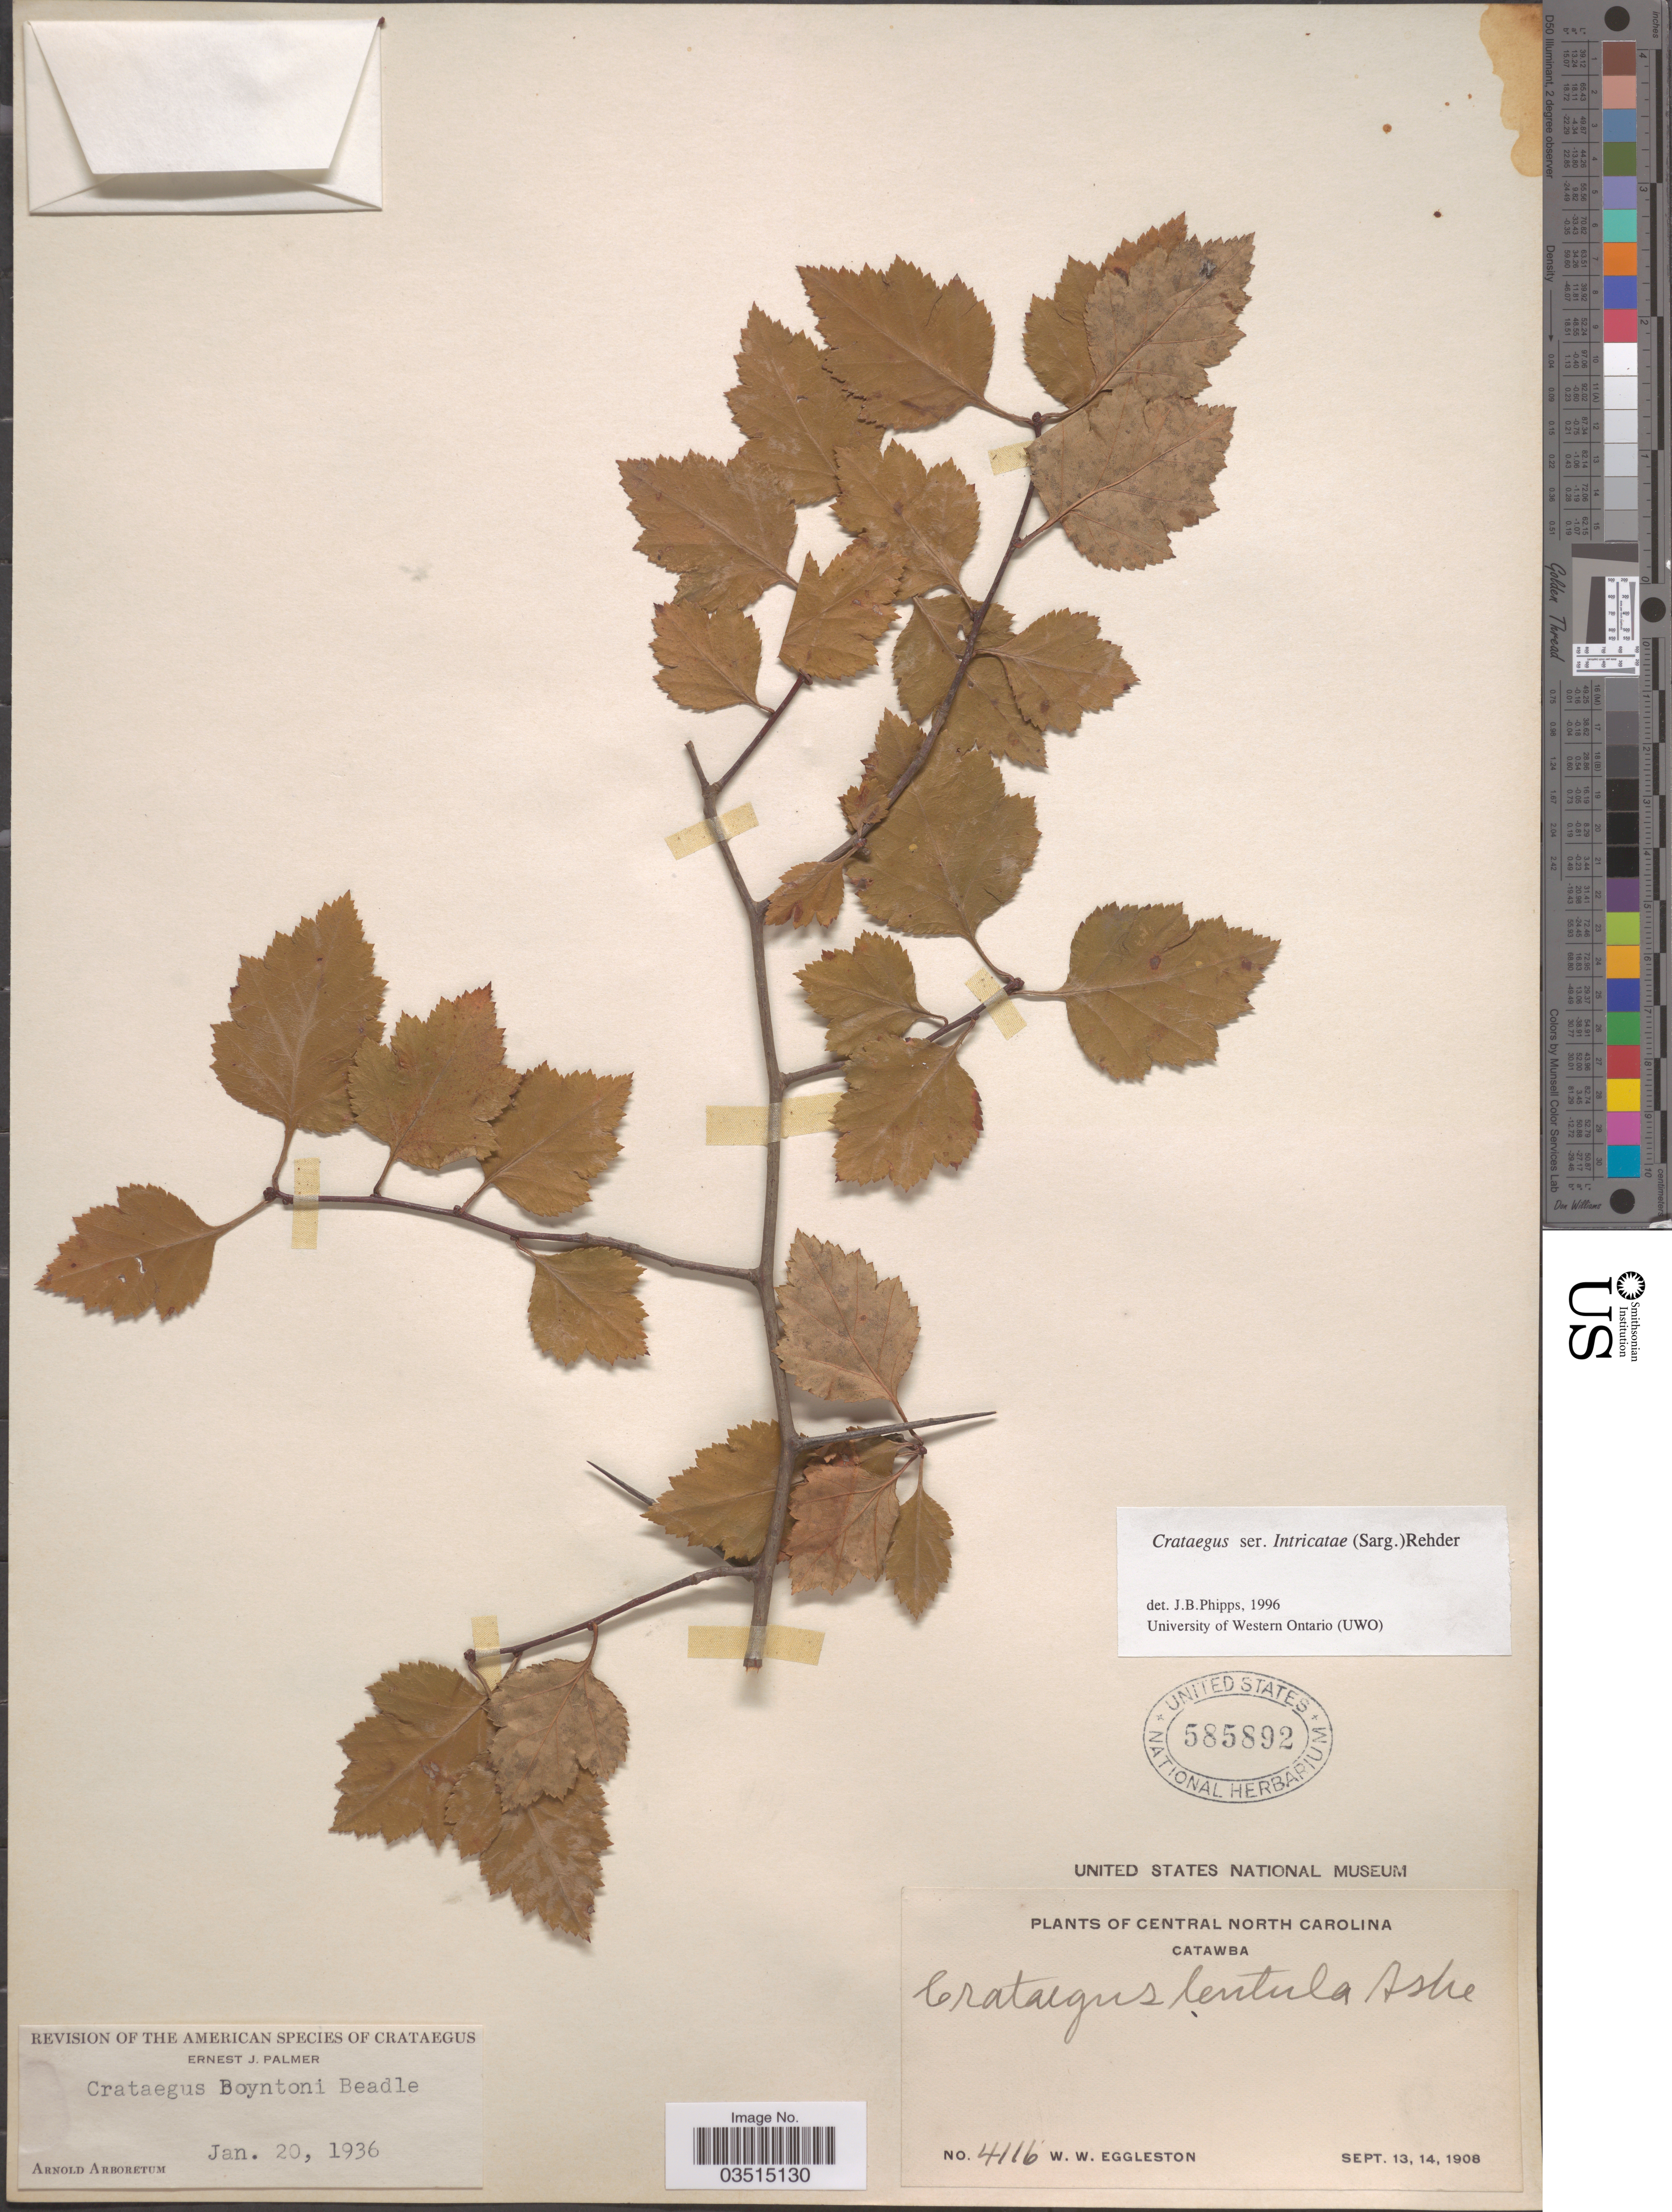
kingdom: Plantae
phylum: Tracheophyta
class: Magnoliopsida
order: Rosales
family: Rosaceae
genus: Crataegus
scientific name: Crataegus intricata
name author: Lange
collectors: W. W. Eggleston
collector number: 4116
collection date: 1908-09-13/1908-09-14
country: United States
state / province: North Carolina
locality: Central North Carolina. Catawba.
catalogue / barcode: US 585892